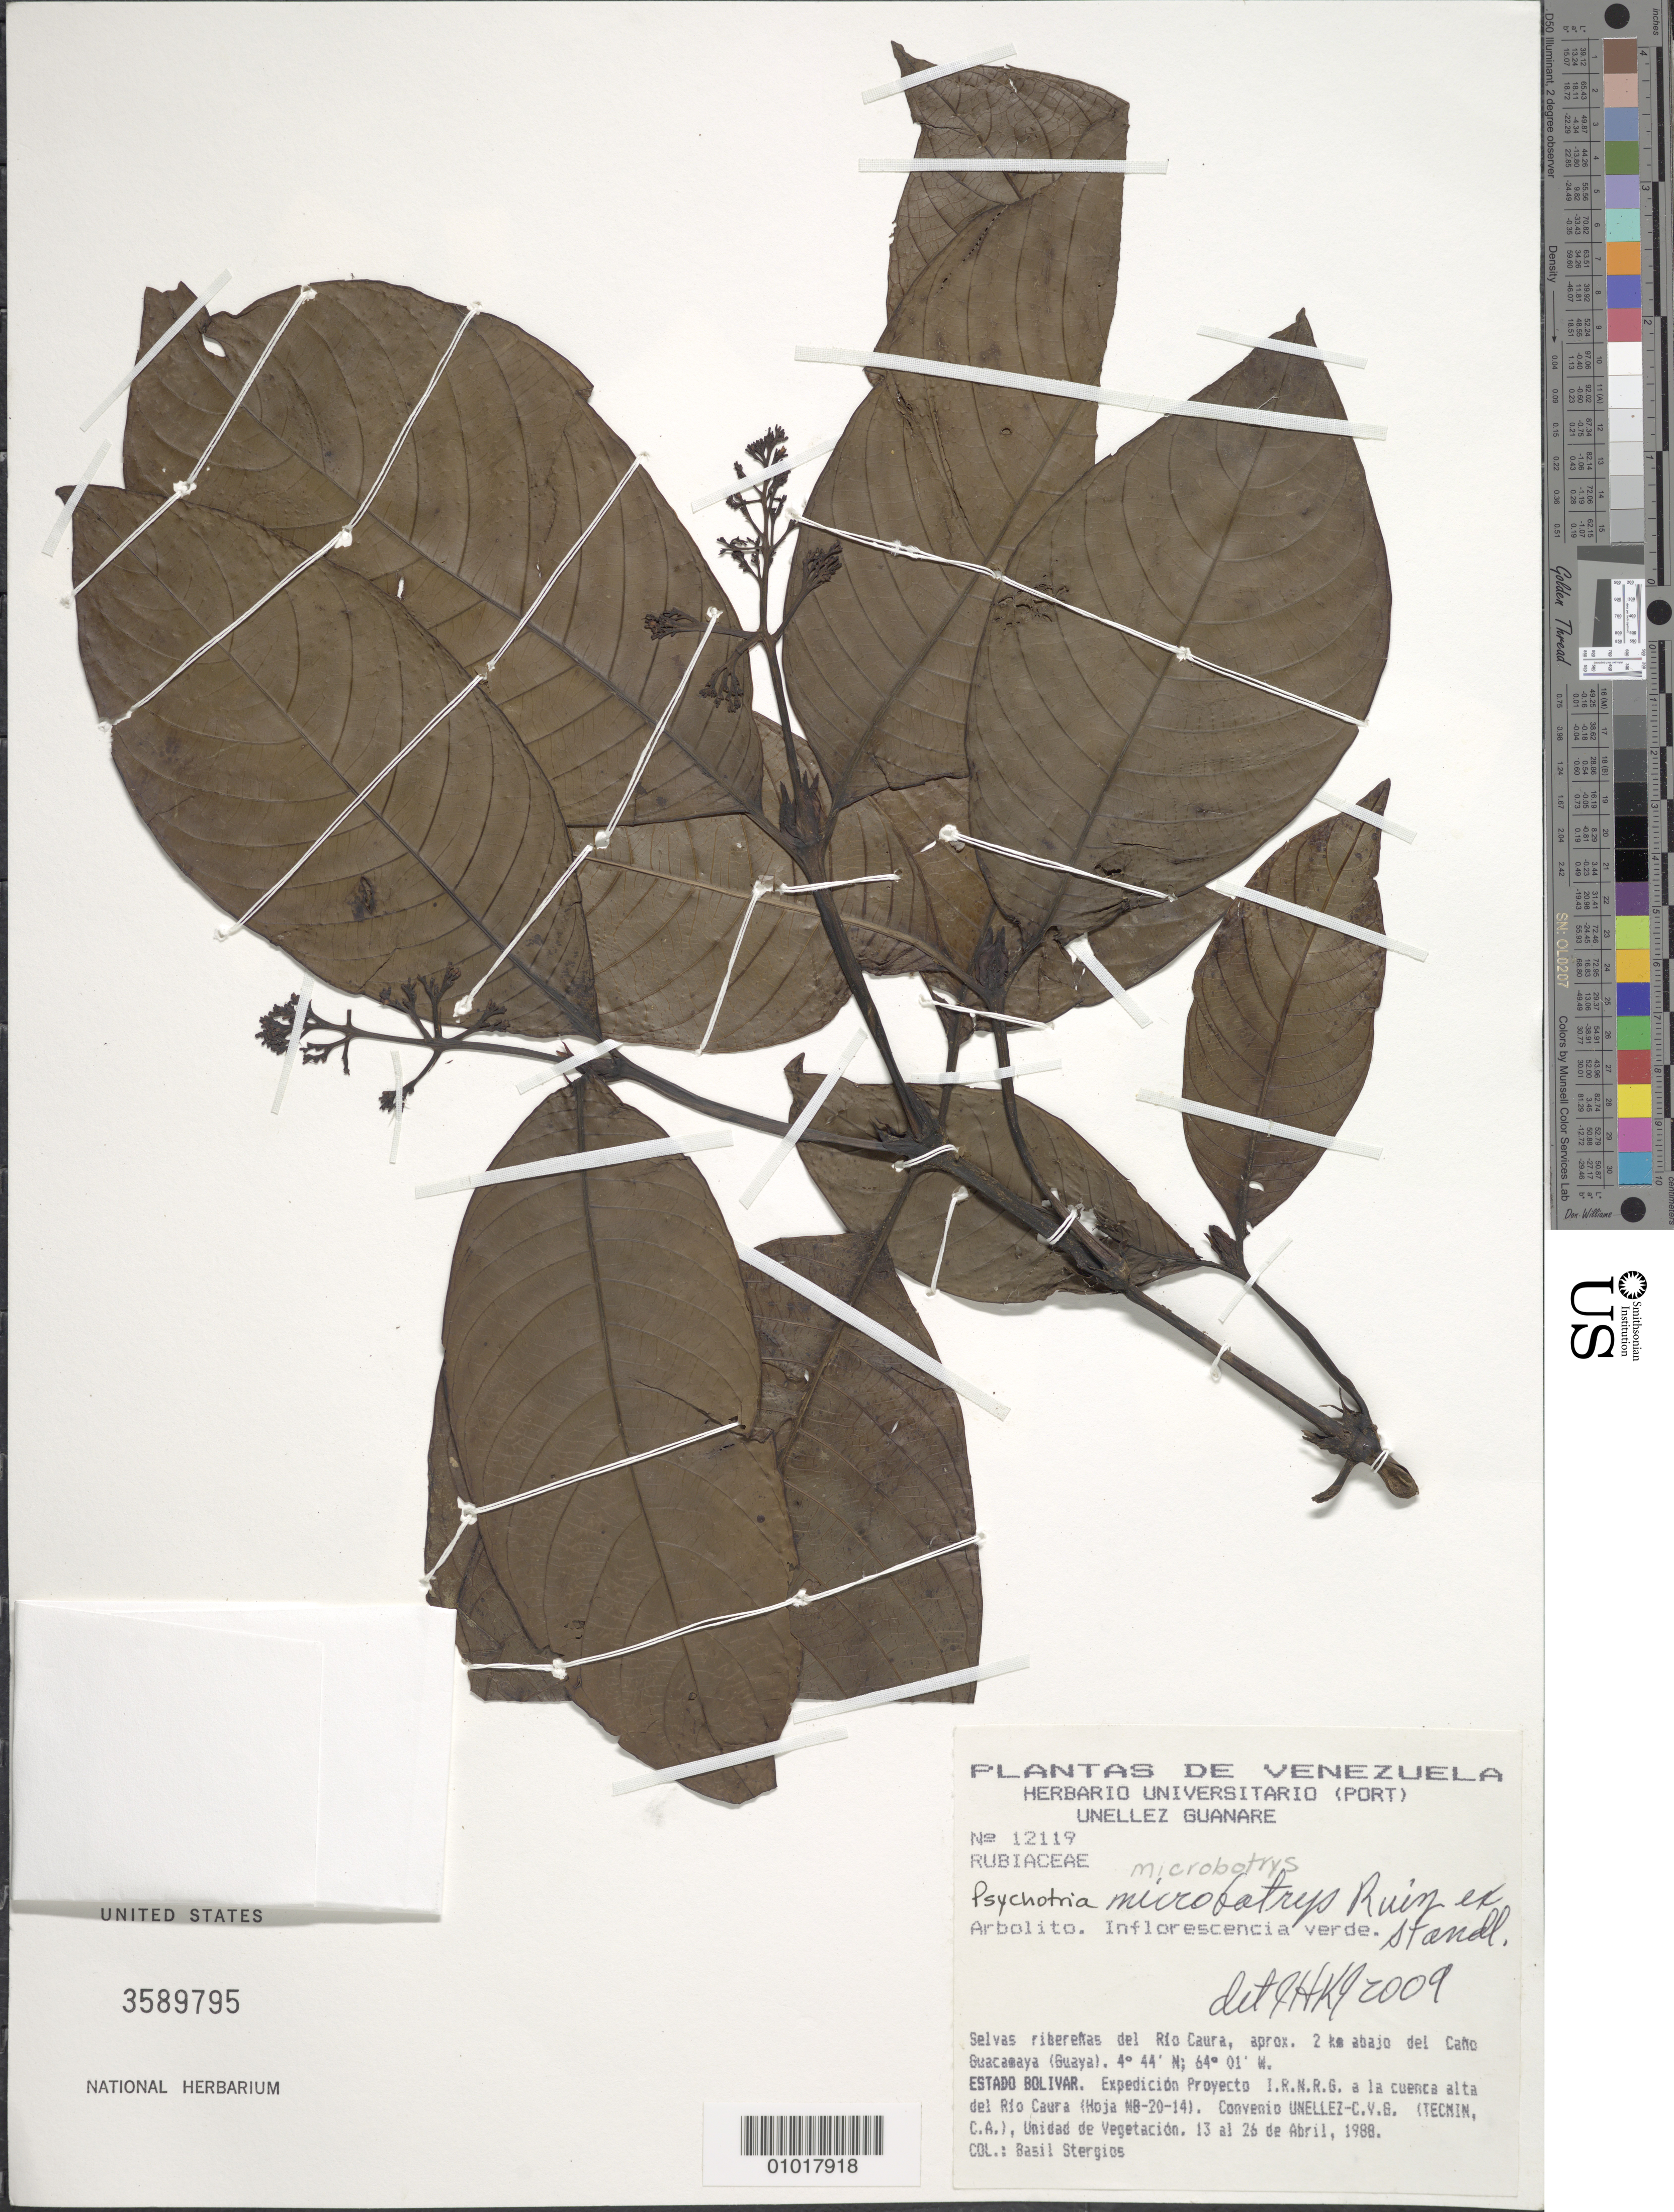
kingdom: Plantae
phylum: Tracheophyta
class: Magnoliopsida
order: Gentianales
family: Rubiaceae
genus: Psychotria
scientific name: Psychotria microbotrys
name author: Ruiz ex Standl.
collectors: B. G. Stergios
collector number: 12119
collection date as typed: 13-Apr-88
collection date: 1988-04-13/1988-04-26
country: Venezuela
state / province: Bolívar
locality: Rio Caura, aprox. 2 km abajo del Cano Guacamaya (Guaya)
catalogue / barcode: US 3589795